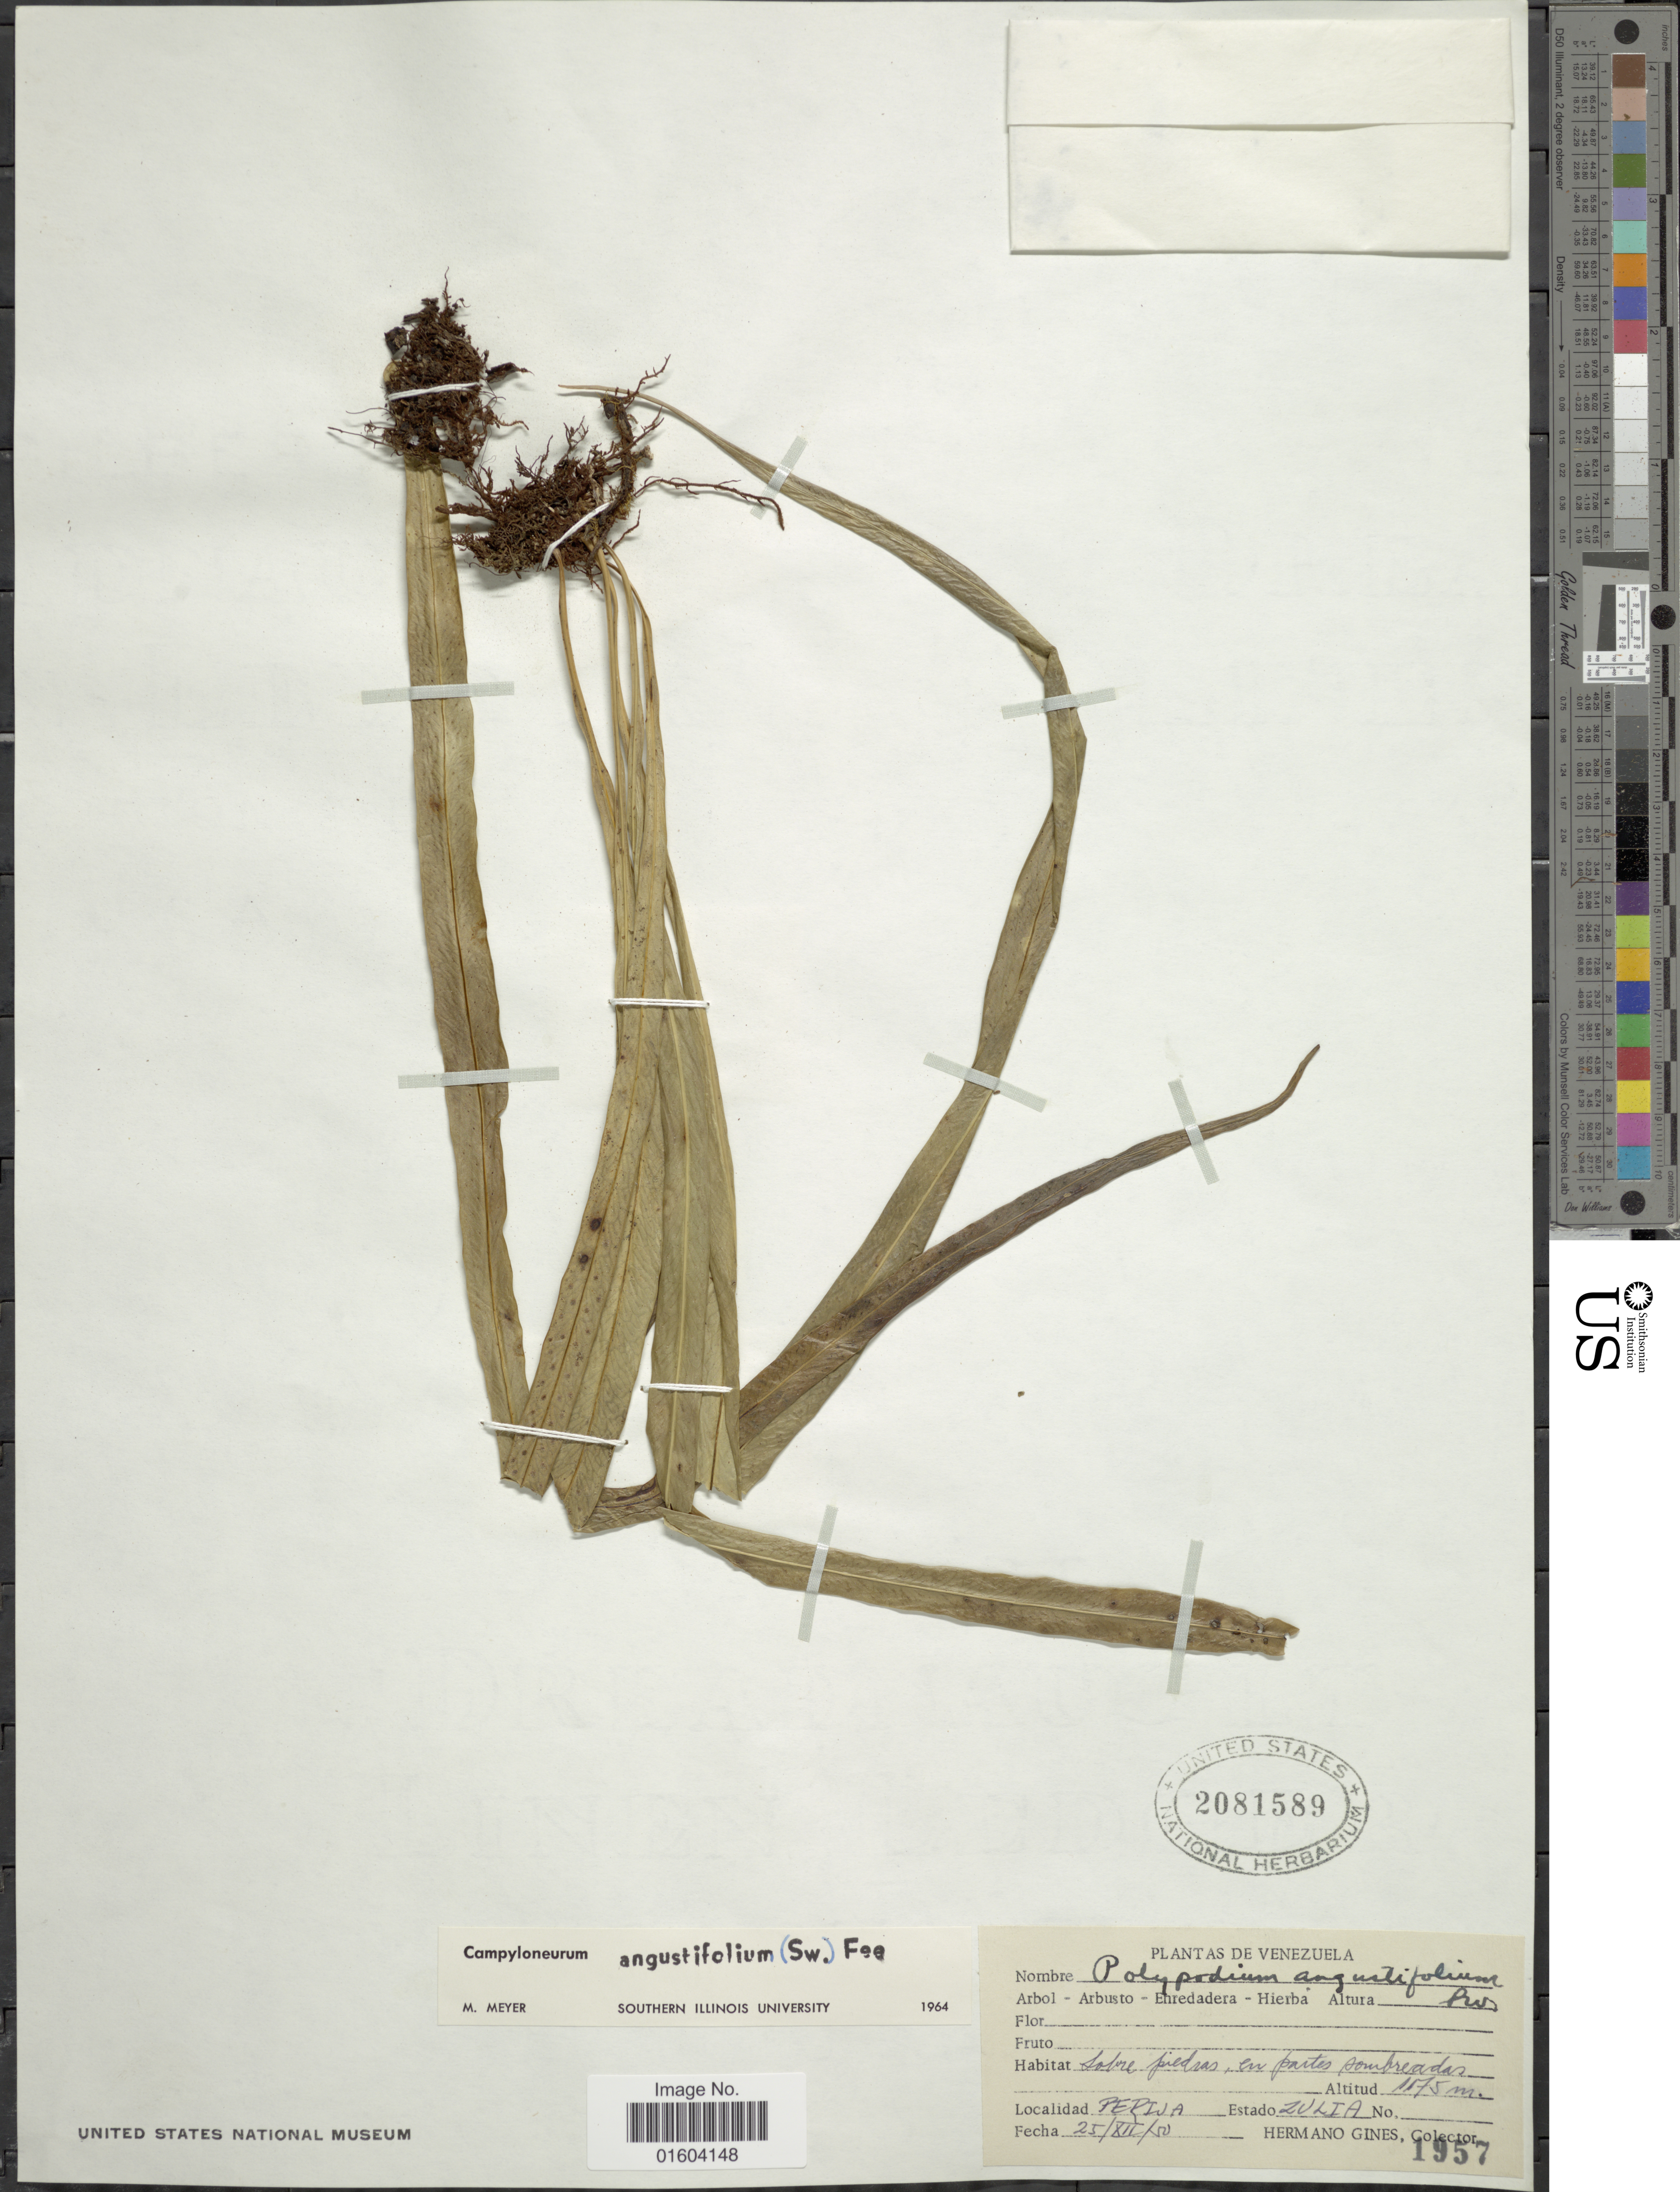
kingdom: Plantae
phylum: Tracheophyta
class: Polypodiopsida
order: Polypodiales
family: Polypodiaceae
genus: Campyloneurum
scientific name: Campyloneurum chlorolepis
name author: Alston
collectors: Bro. Gines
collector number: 1957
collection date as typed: Transcribed d/m/y: 25/12/50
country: Venezuela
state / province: Zulia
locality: Venzuela. Pepija, Estado Zulia.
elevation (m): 1175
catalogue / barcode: US 2081589